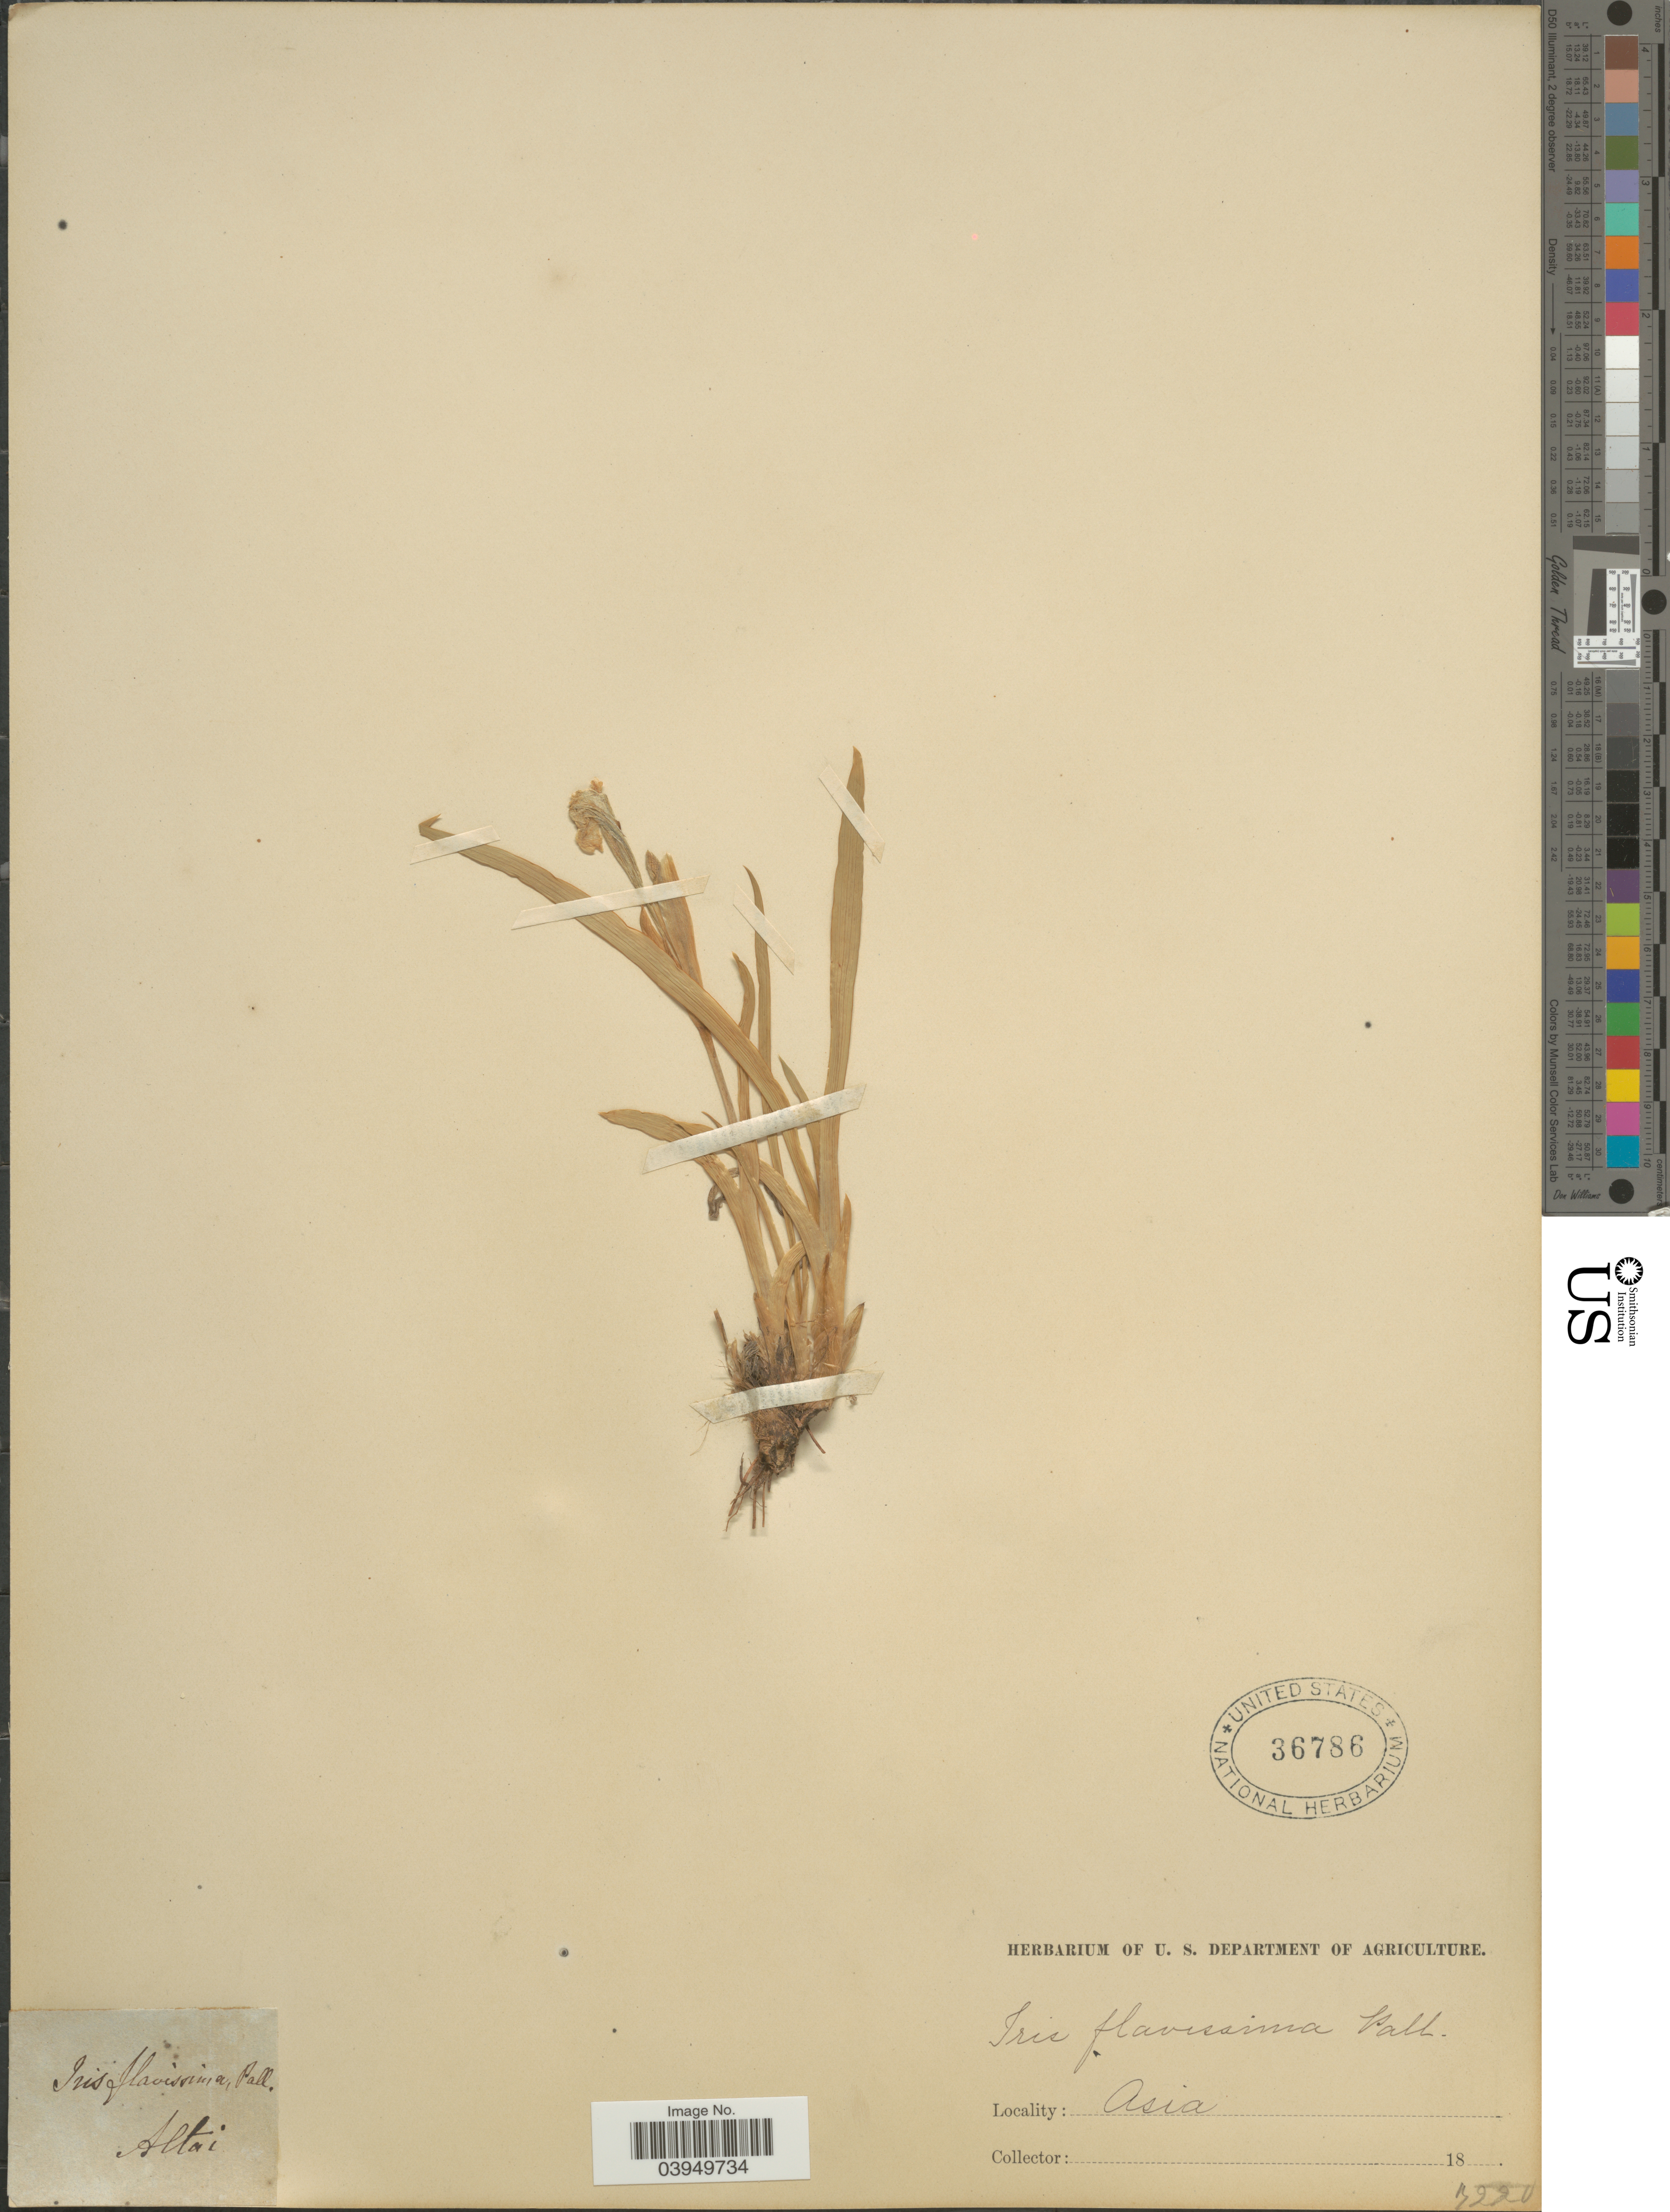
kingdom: Plantae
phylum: Tracheophyta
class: Liliopsida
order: Asparagales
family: Iridaceae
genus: Iris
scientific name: Iris flavissima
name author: Pall.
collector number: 7220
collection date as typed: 18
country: Russian Federation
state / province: Altai Republic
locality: Altai. Asia.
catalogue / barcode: US 36786